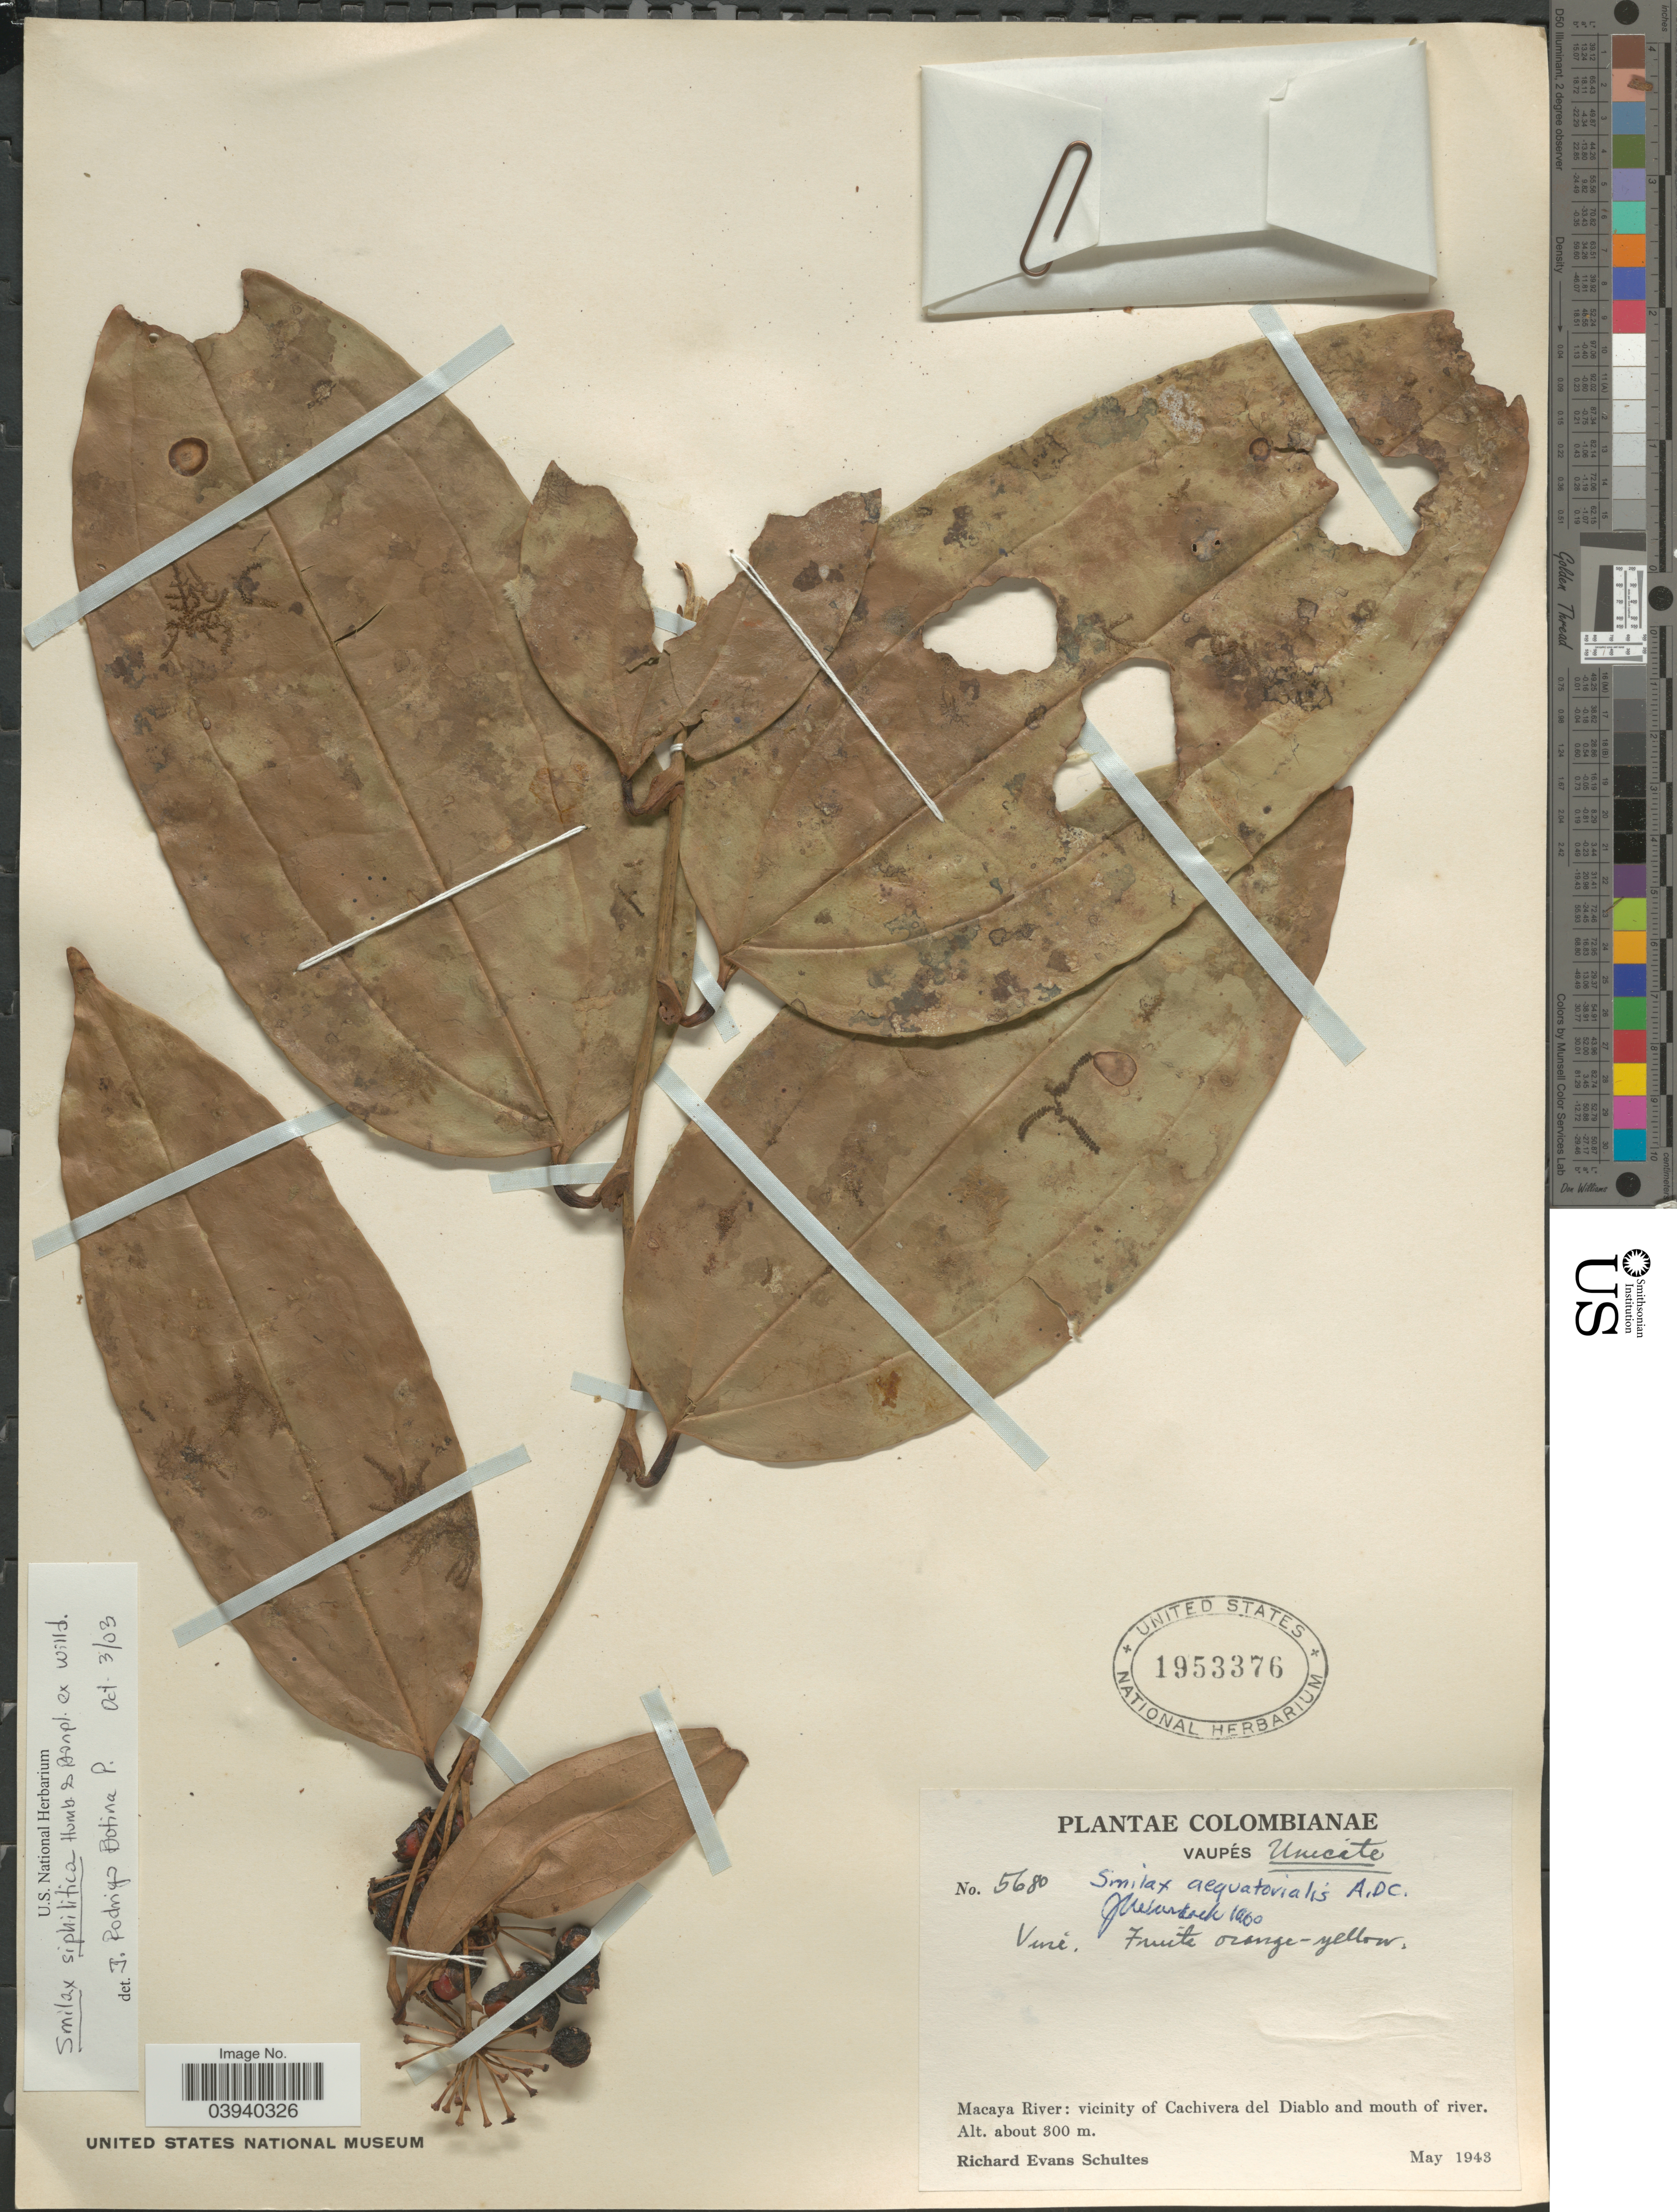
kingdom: Plantae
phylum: Tracheophyta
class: Liliopsida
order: Liliales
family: Smilacaceae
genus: Smilax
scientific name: Smilax syphilitica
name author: Humb. & Bonpl.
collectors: R. E. Schultes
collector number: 5680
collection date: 1943-05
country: Colombia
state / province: Vaupés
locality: Macaya River: vicinity of Cachivera del Diablo and mouth of river.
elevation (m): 300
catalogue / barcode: US 1953376